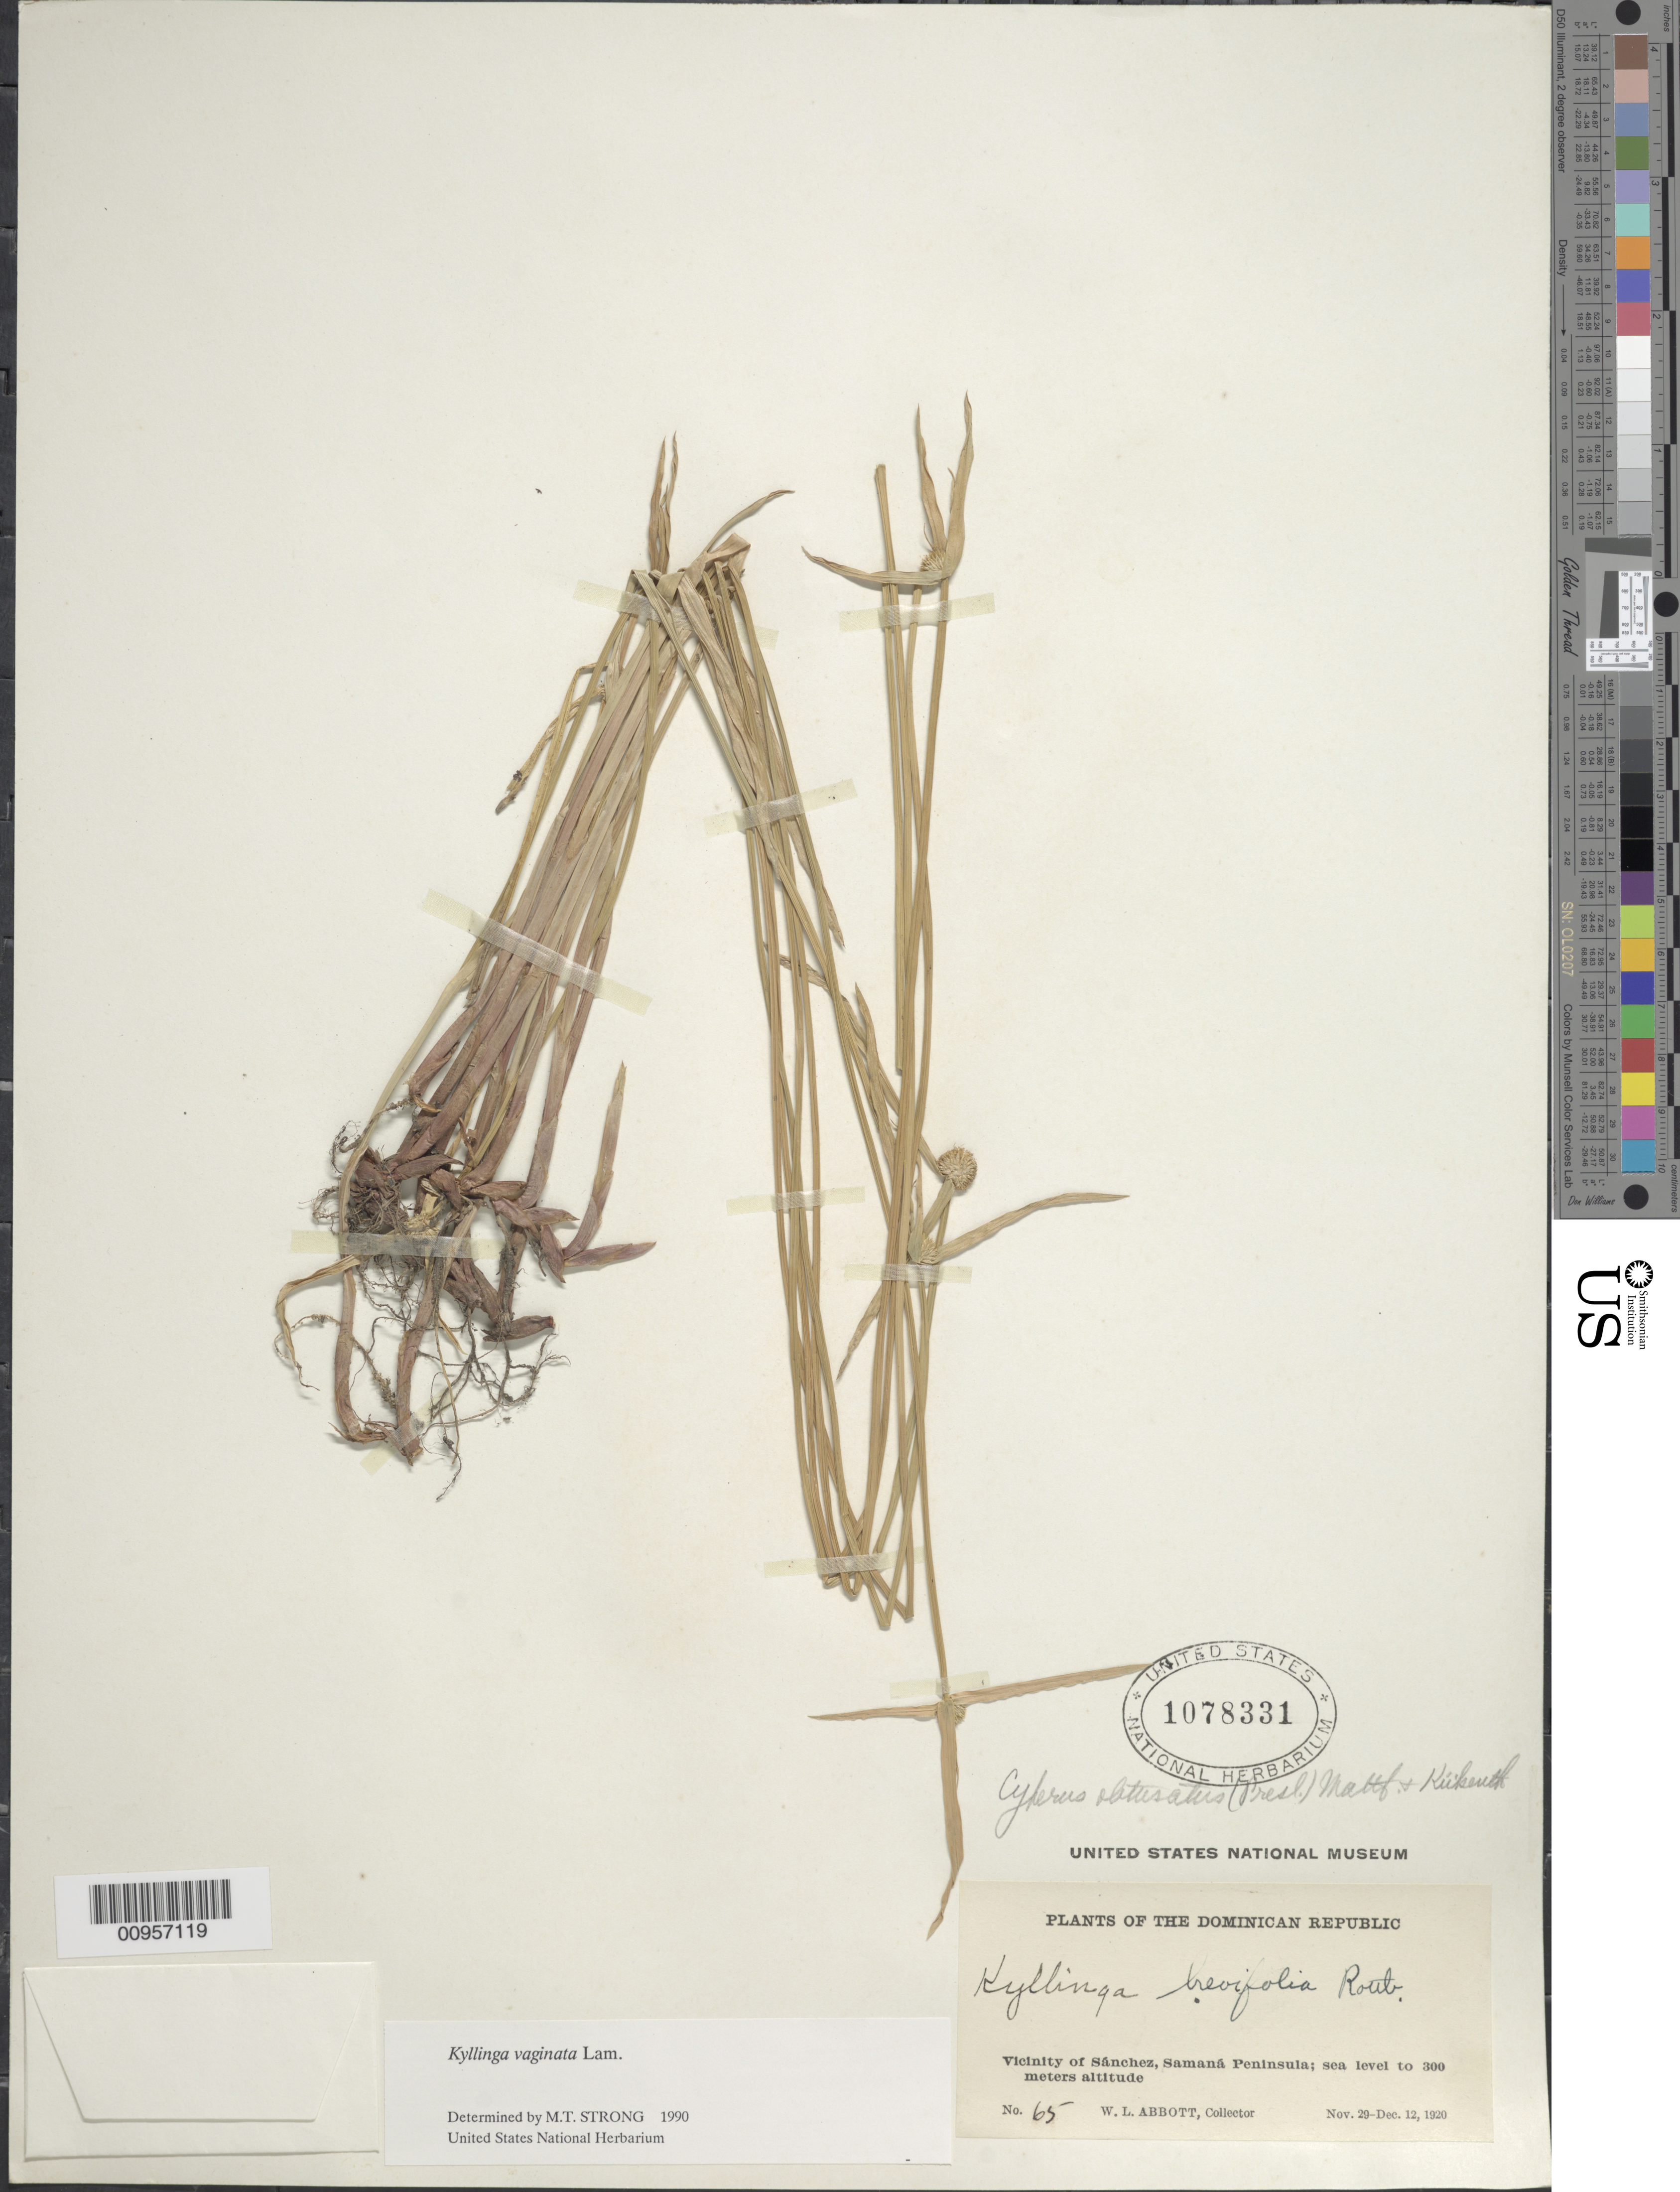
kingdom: Plantae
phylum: Tracheophyta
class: Liliopsida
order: Poales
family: Cyperaceae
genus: Cyperus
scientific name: Cyperus obtusatus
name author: (J. Presl & C. Presl) Mattf. & Kük.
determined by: Strong, M. T., (US), Smithsonian Institution - National Museum of Natural History (UNITED STATES)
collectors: W. L. Abbott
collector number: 65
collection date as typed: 29 Nov 1920 to 12 Dec 1920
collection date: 1920-11-29/1920-12-12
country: Dominican Republic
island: Hispaniola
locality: Vicinity of Sánchez, Samaná Peninsula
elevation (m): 0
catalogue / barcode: US 1078331